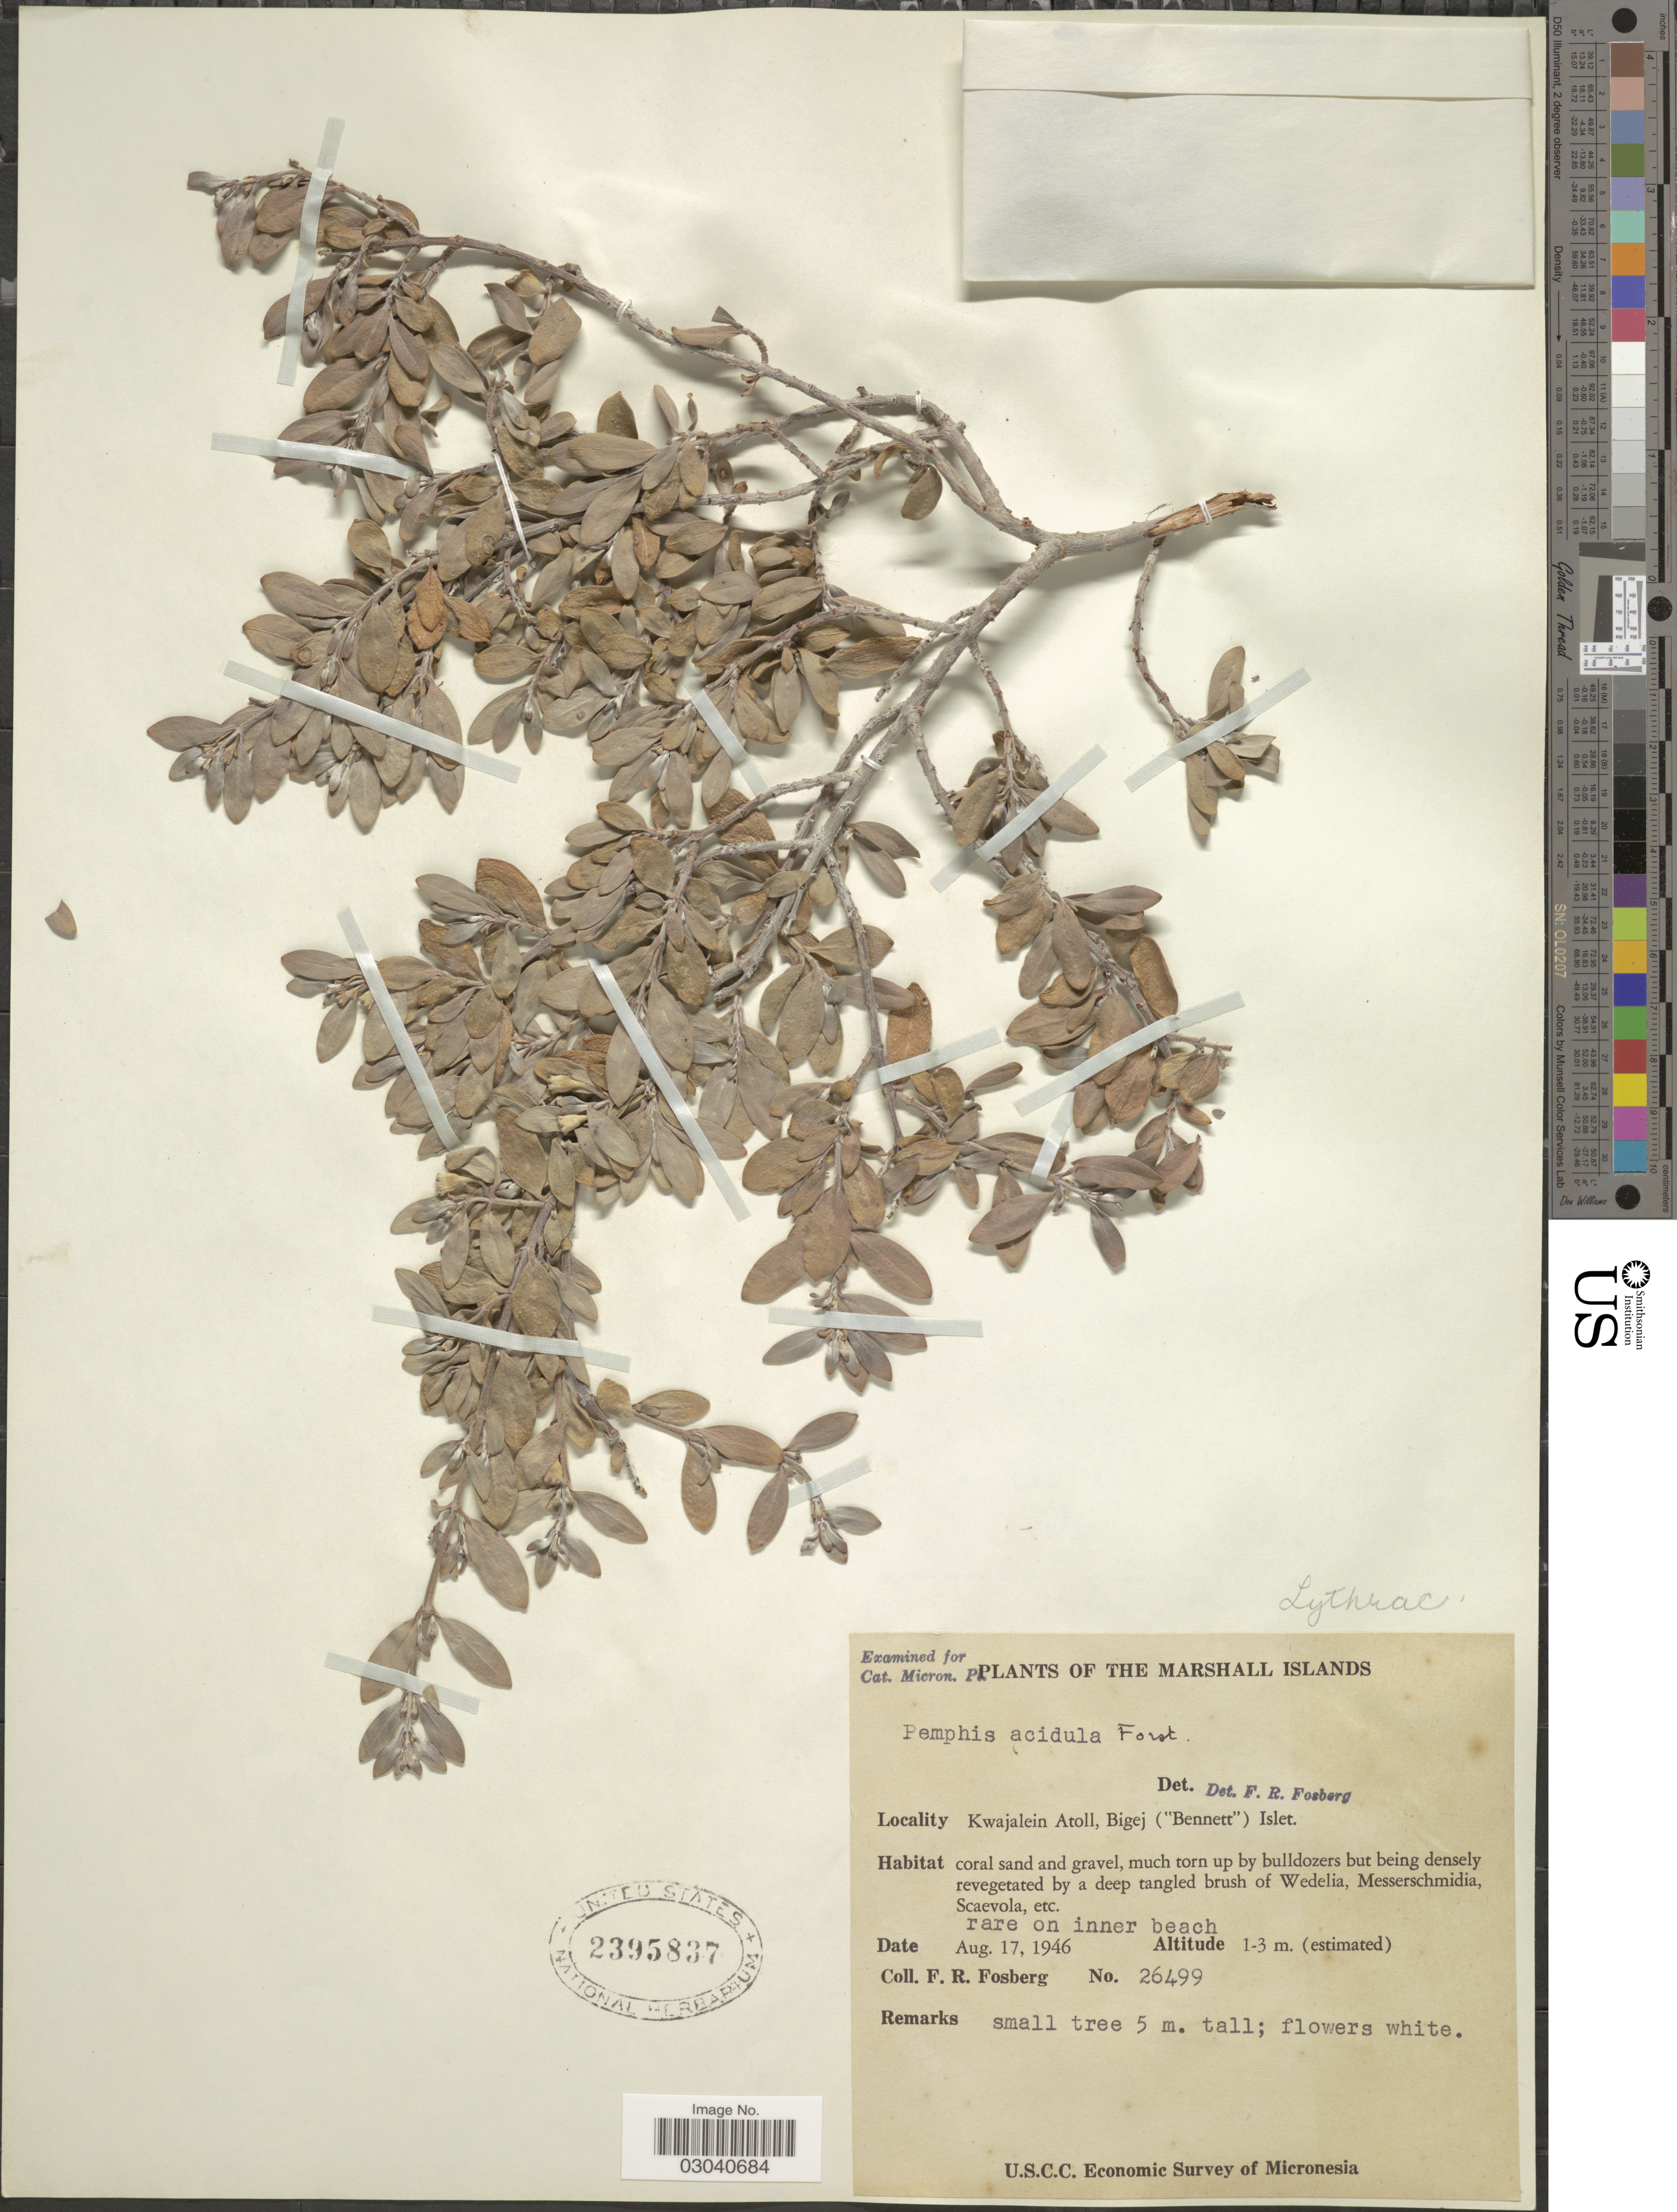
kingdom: Plantae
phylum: Tracheophyta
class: Magnoliopsida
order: Myrtales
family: Lythraceae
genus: Pemphis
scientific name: Pemphis acidula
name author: J.R. Forst. & G. Forst.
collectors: F. R. Fosberg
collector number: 26499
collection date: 1946-08-17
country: Marshall Islands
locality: Kwajalein Atoll, Bigej ("Bennett") Islet.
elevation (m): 1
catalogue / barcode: US 2395837